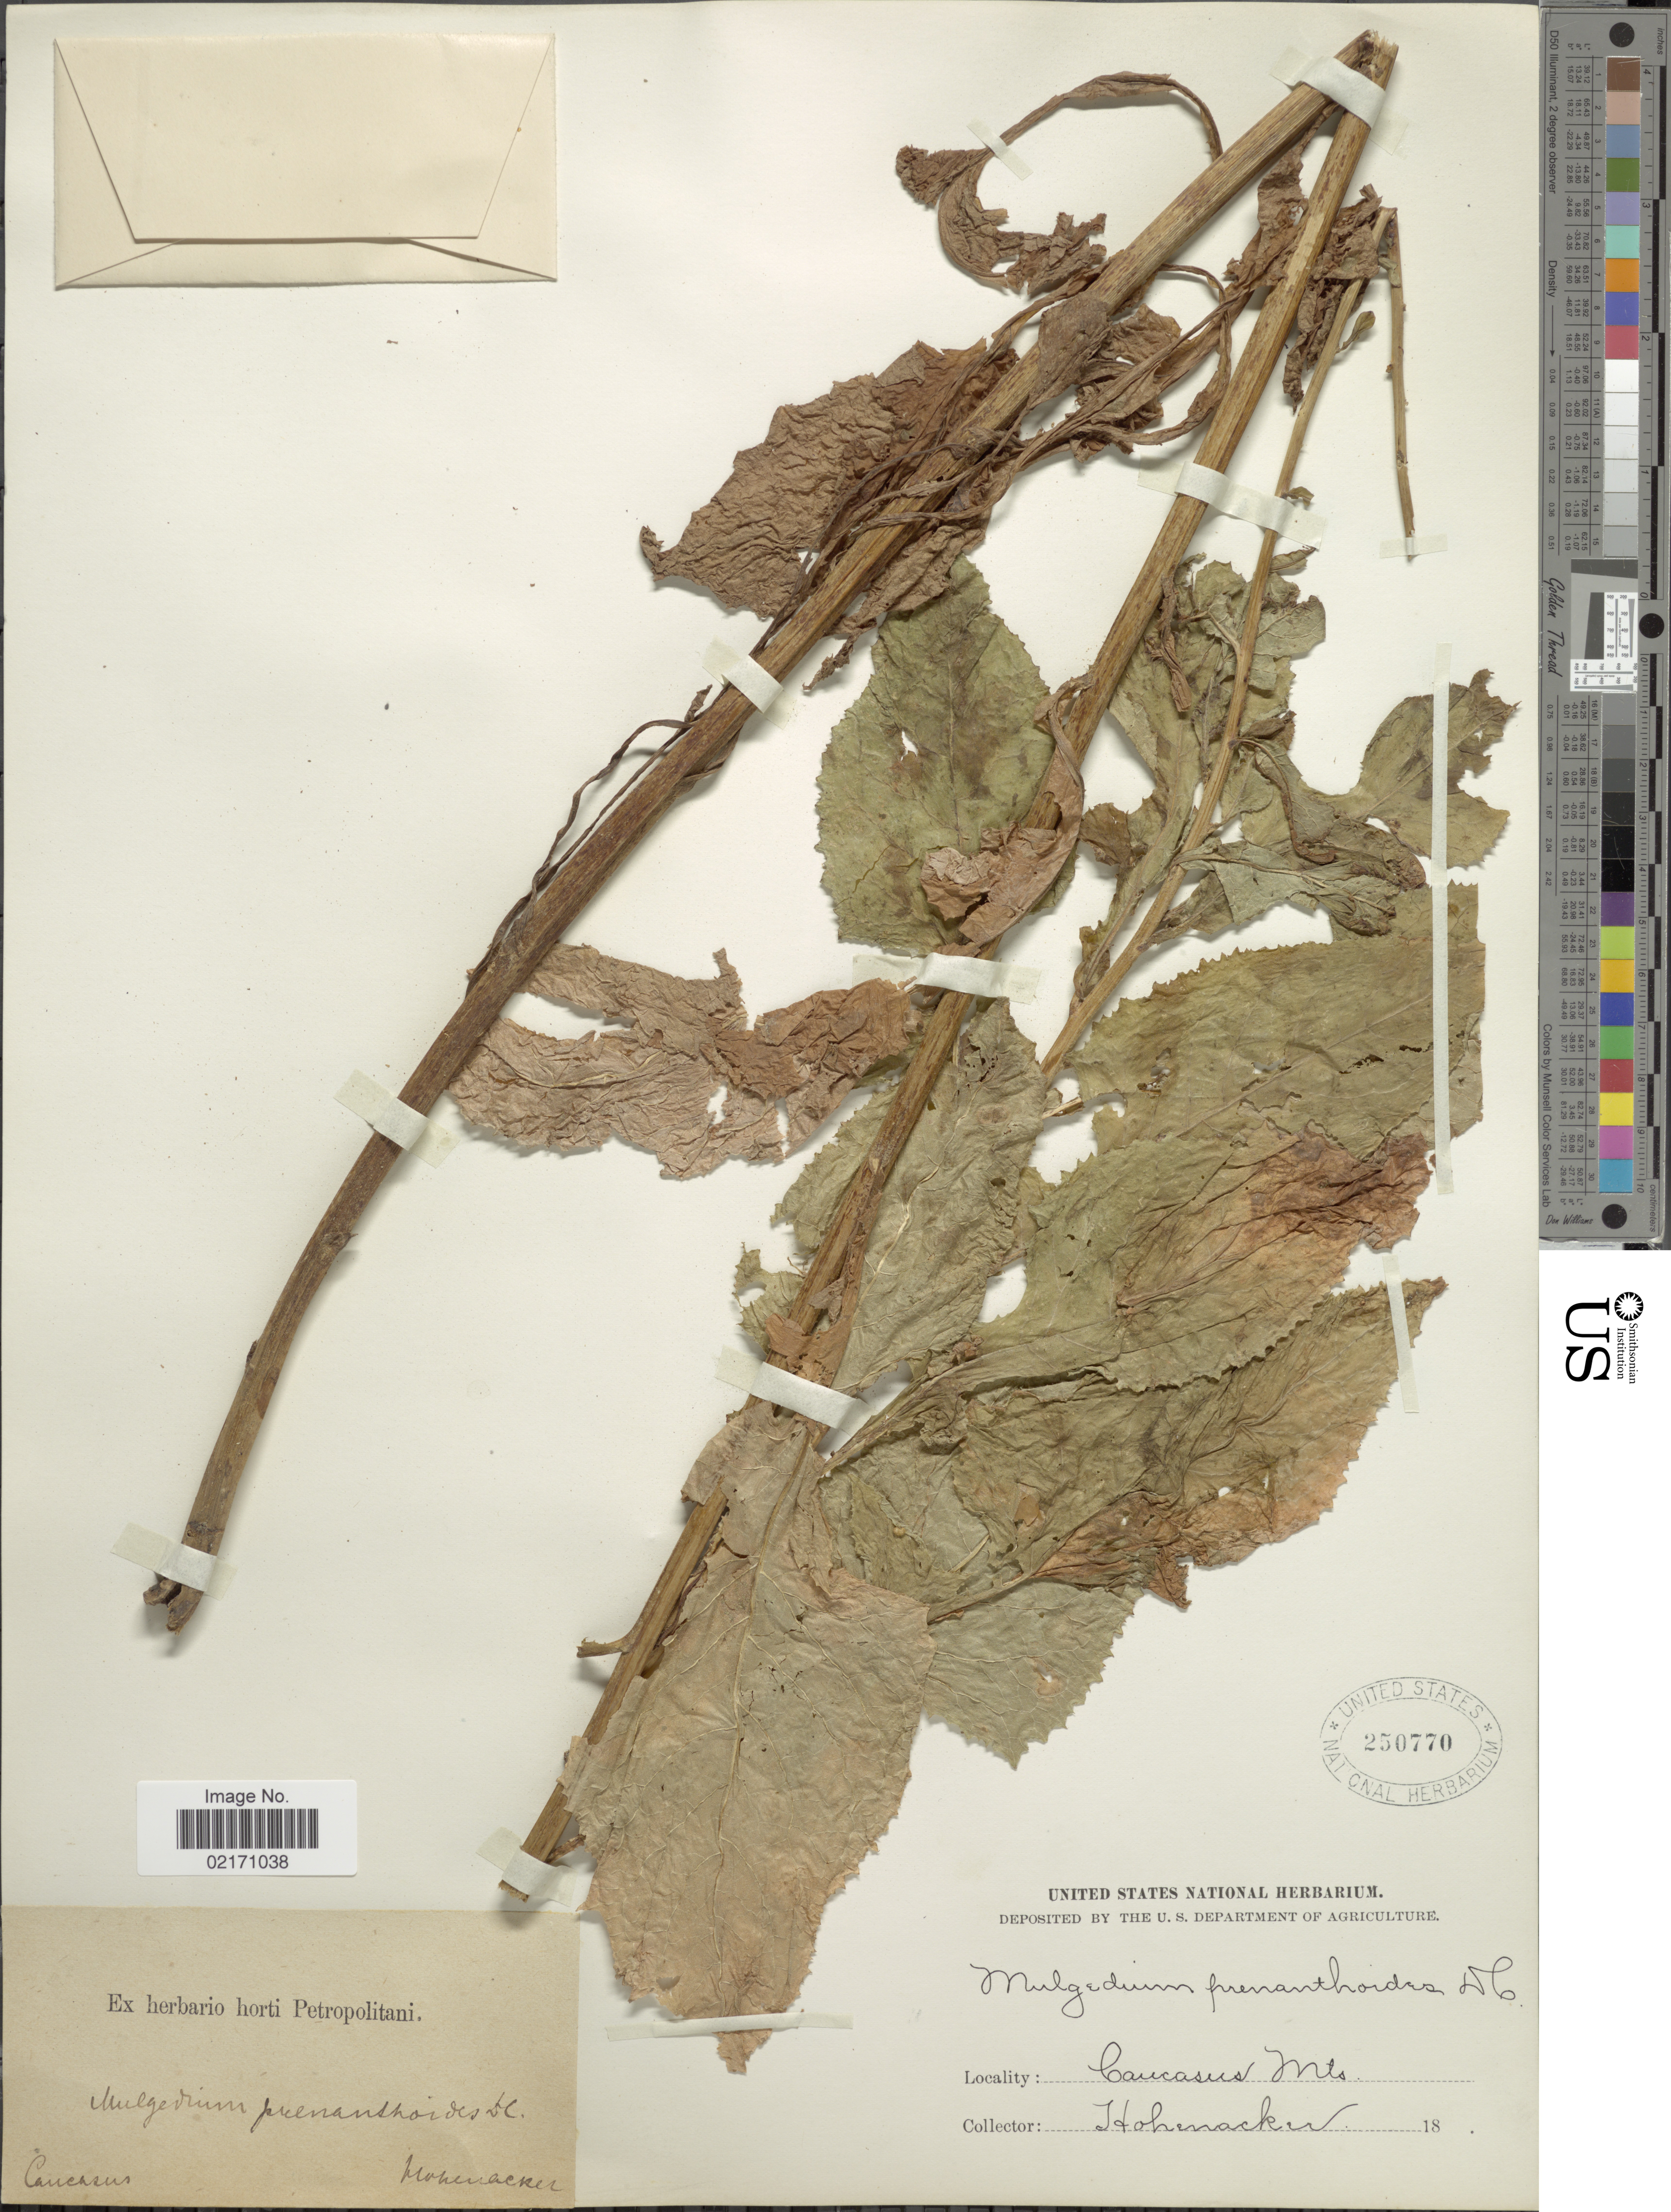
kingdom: Plantae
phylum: Tracheophyta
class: Magnoliopsida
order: Asterales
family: Asteraceae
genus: Lactuca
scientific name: Lactuca marschallii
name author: Stebbins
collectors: Hohenacker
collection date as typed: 18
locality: Caucasus Mts, Caucasus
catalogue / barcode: US 250770